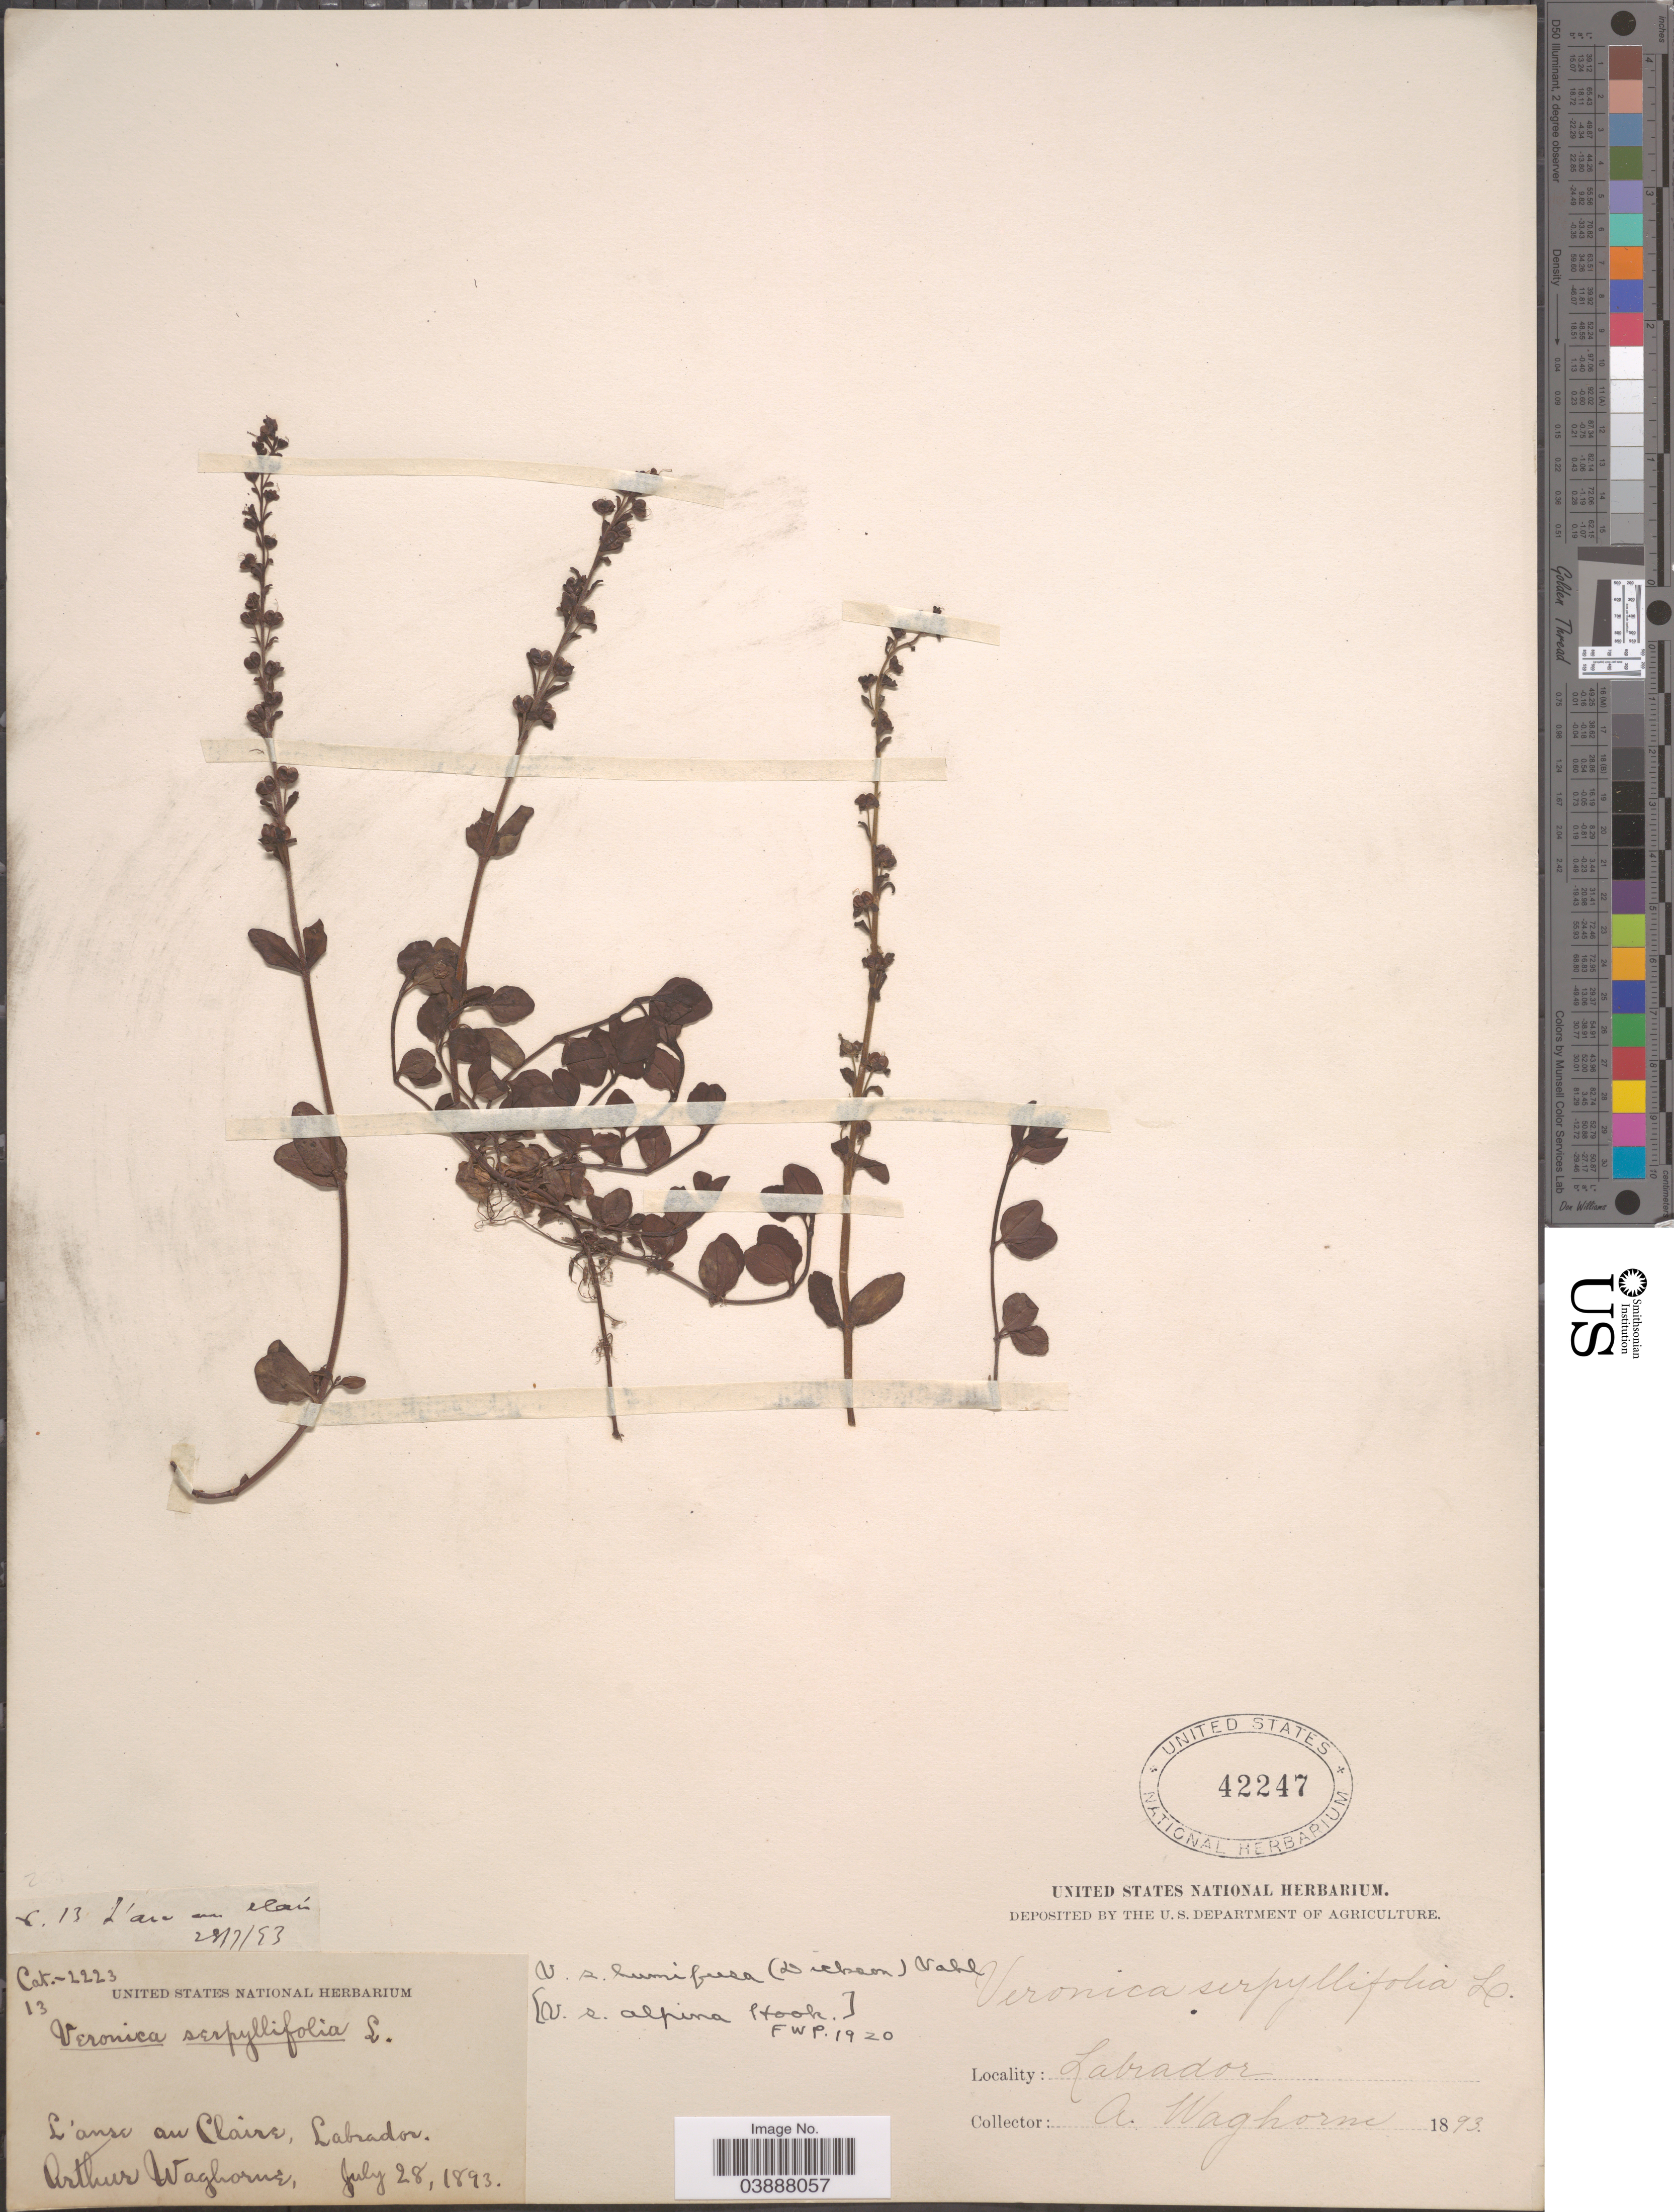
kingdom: Plantae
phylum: Tracheophyta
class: Magnoliopsida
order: Lamiales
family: Plantaginaceae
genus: Veronica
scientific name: Veronica serpyllifolia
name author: L.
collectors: A. Waghorne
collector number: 13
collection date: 1893-07-28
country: Canada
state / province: Newfoundland and Labrador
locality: L'anse au Claire, Labrador.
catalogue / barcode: US 42247